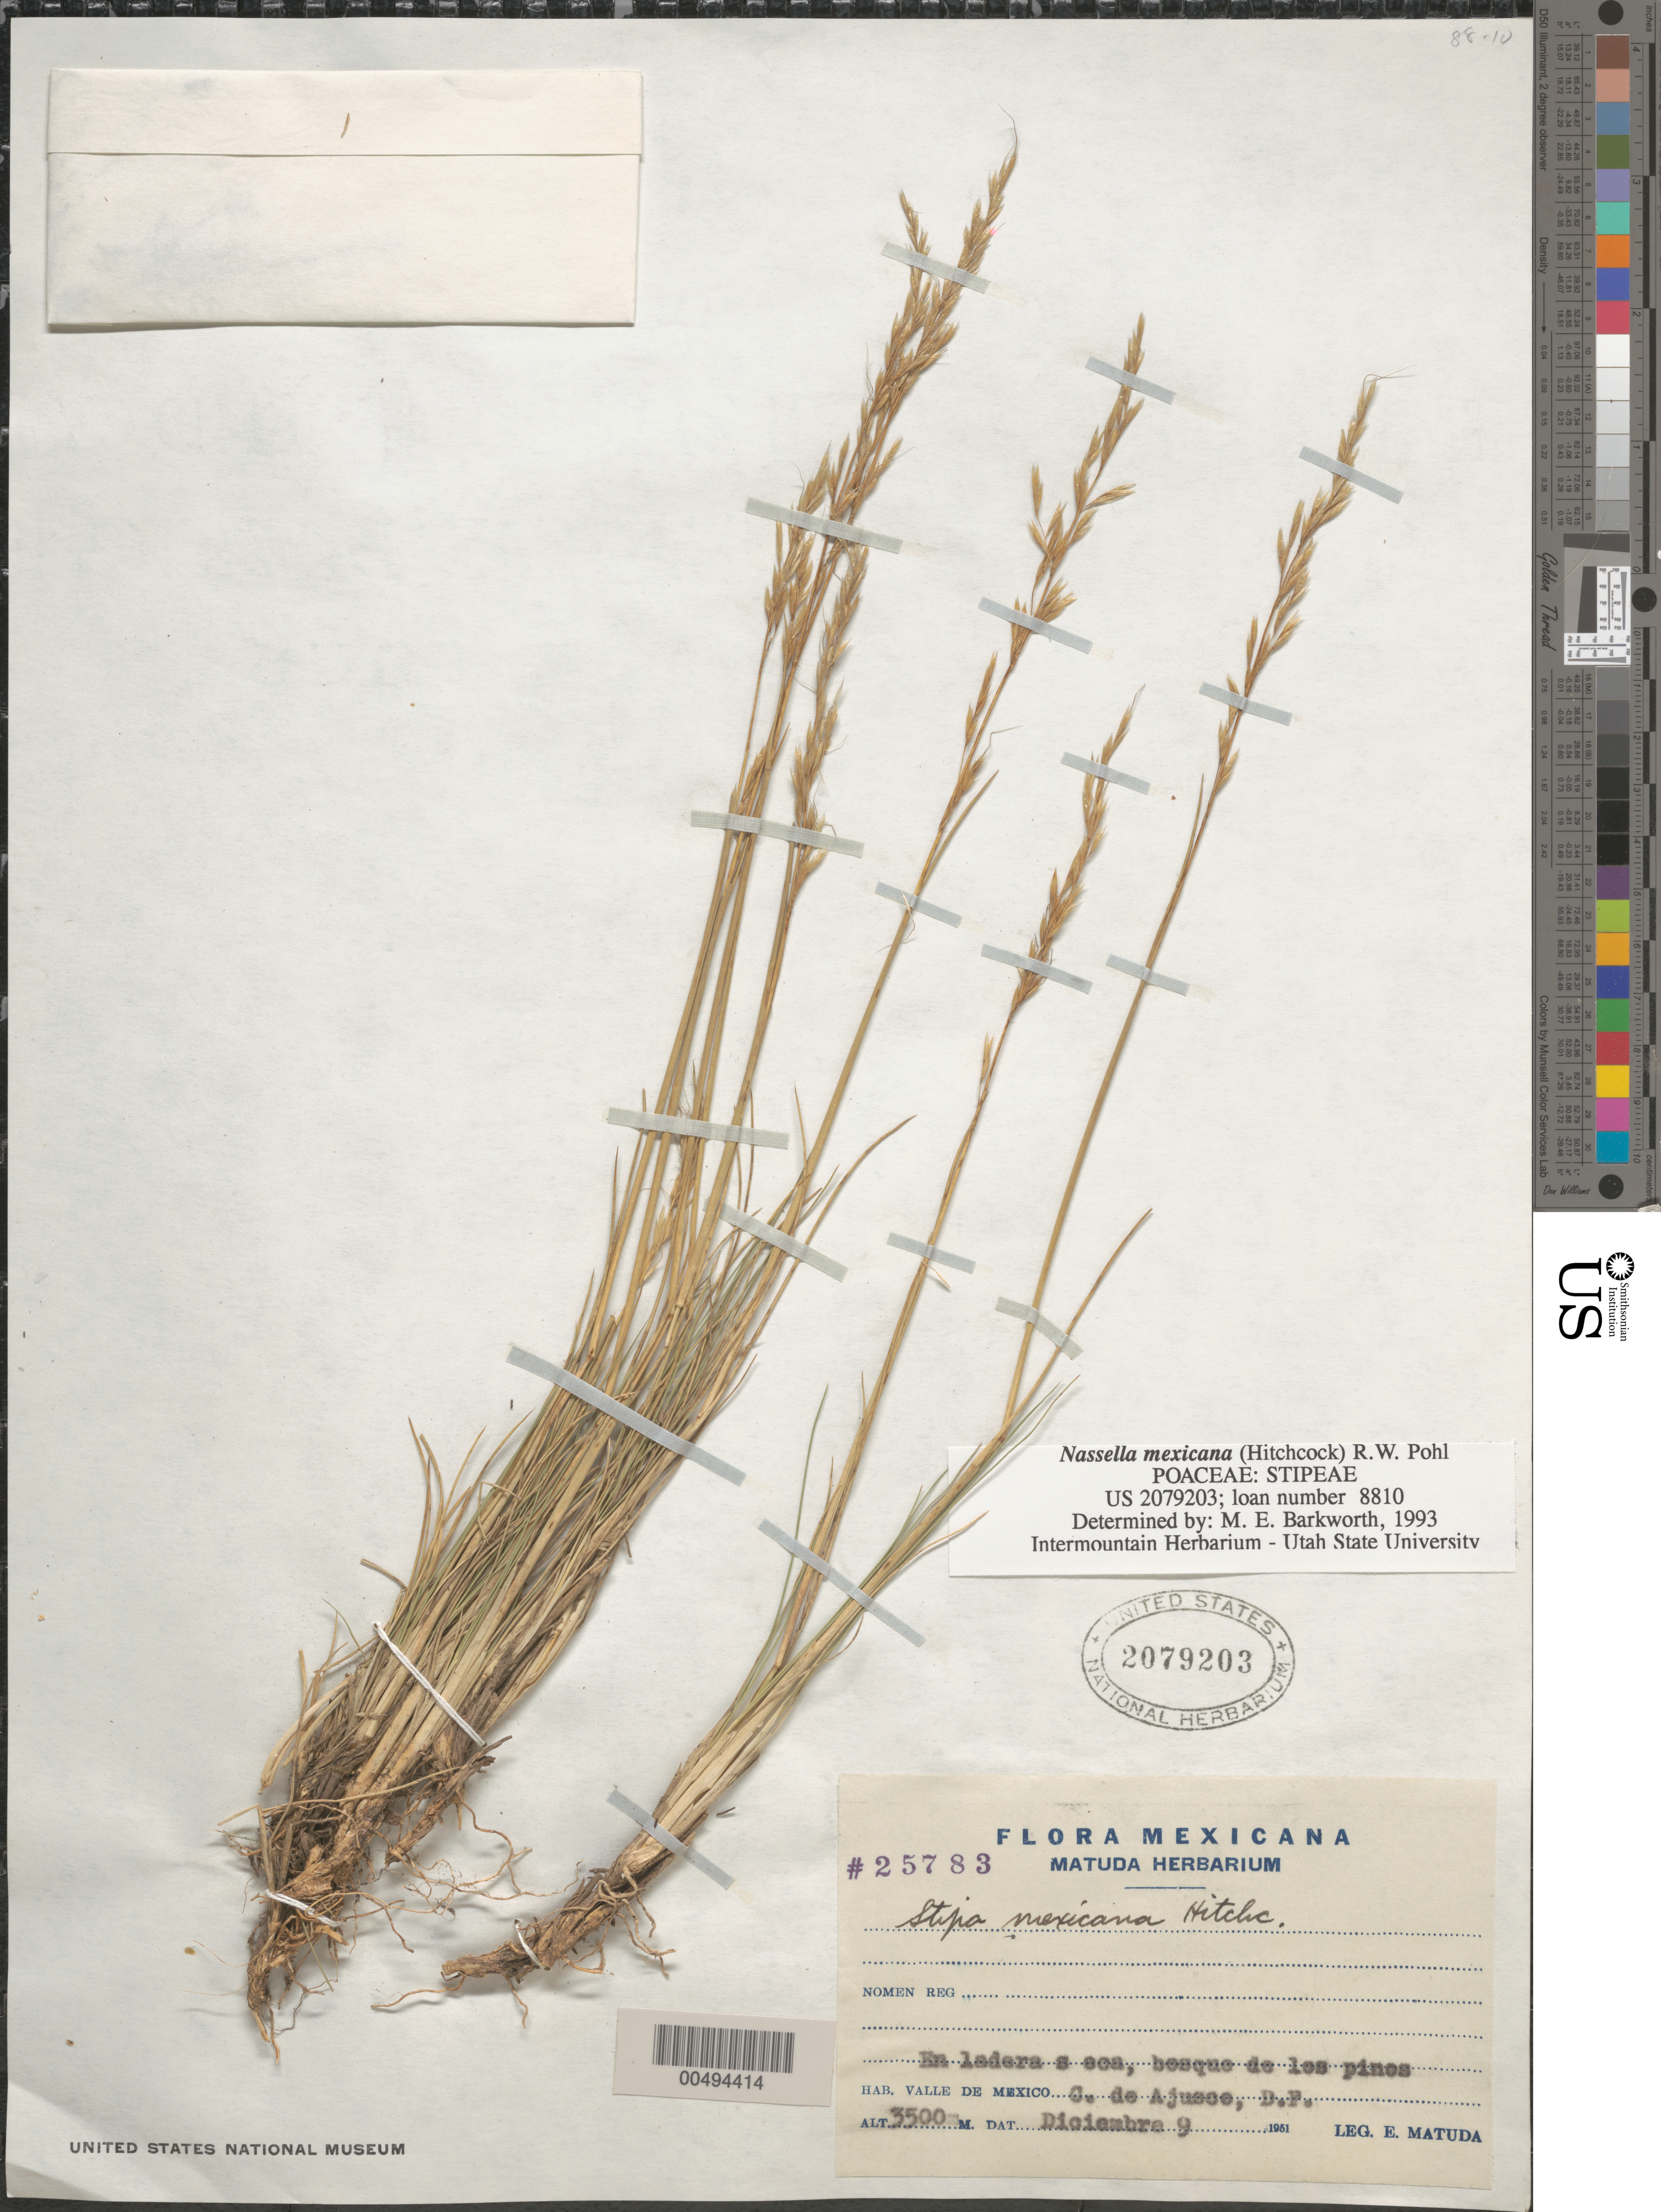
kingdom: Plantae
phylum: Tracheophyta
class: Liliopsida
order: Poales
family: Poaceae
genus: Nassella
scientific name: Nassella mexicana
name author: (Hitchc.) R.W. Pohl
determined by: Barkworth, M. E.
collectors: E. Matuda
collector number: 25783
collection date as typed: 9 Dec 1951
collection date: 1951-12-09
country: Mexico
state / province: Distrito Federal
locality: Valle de Mexico, C. de Ajusco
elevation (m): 3500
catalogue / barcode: US 2079203